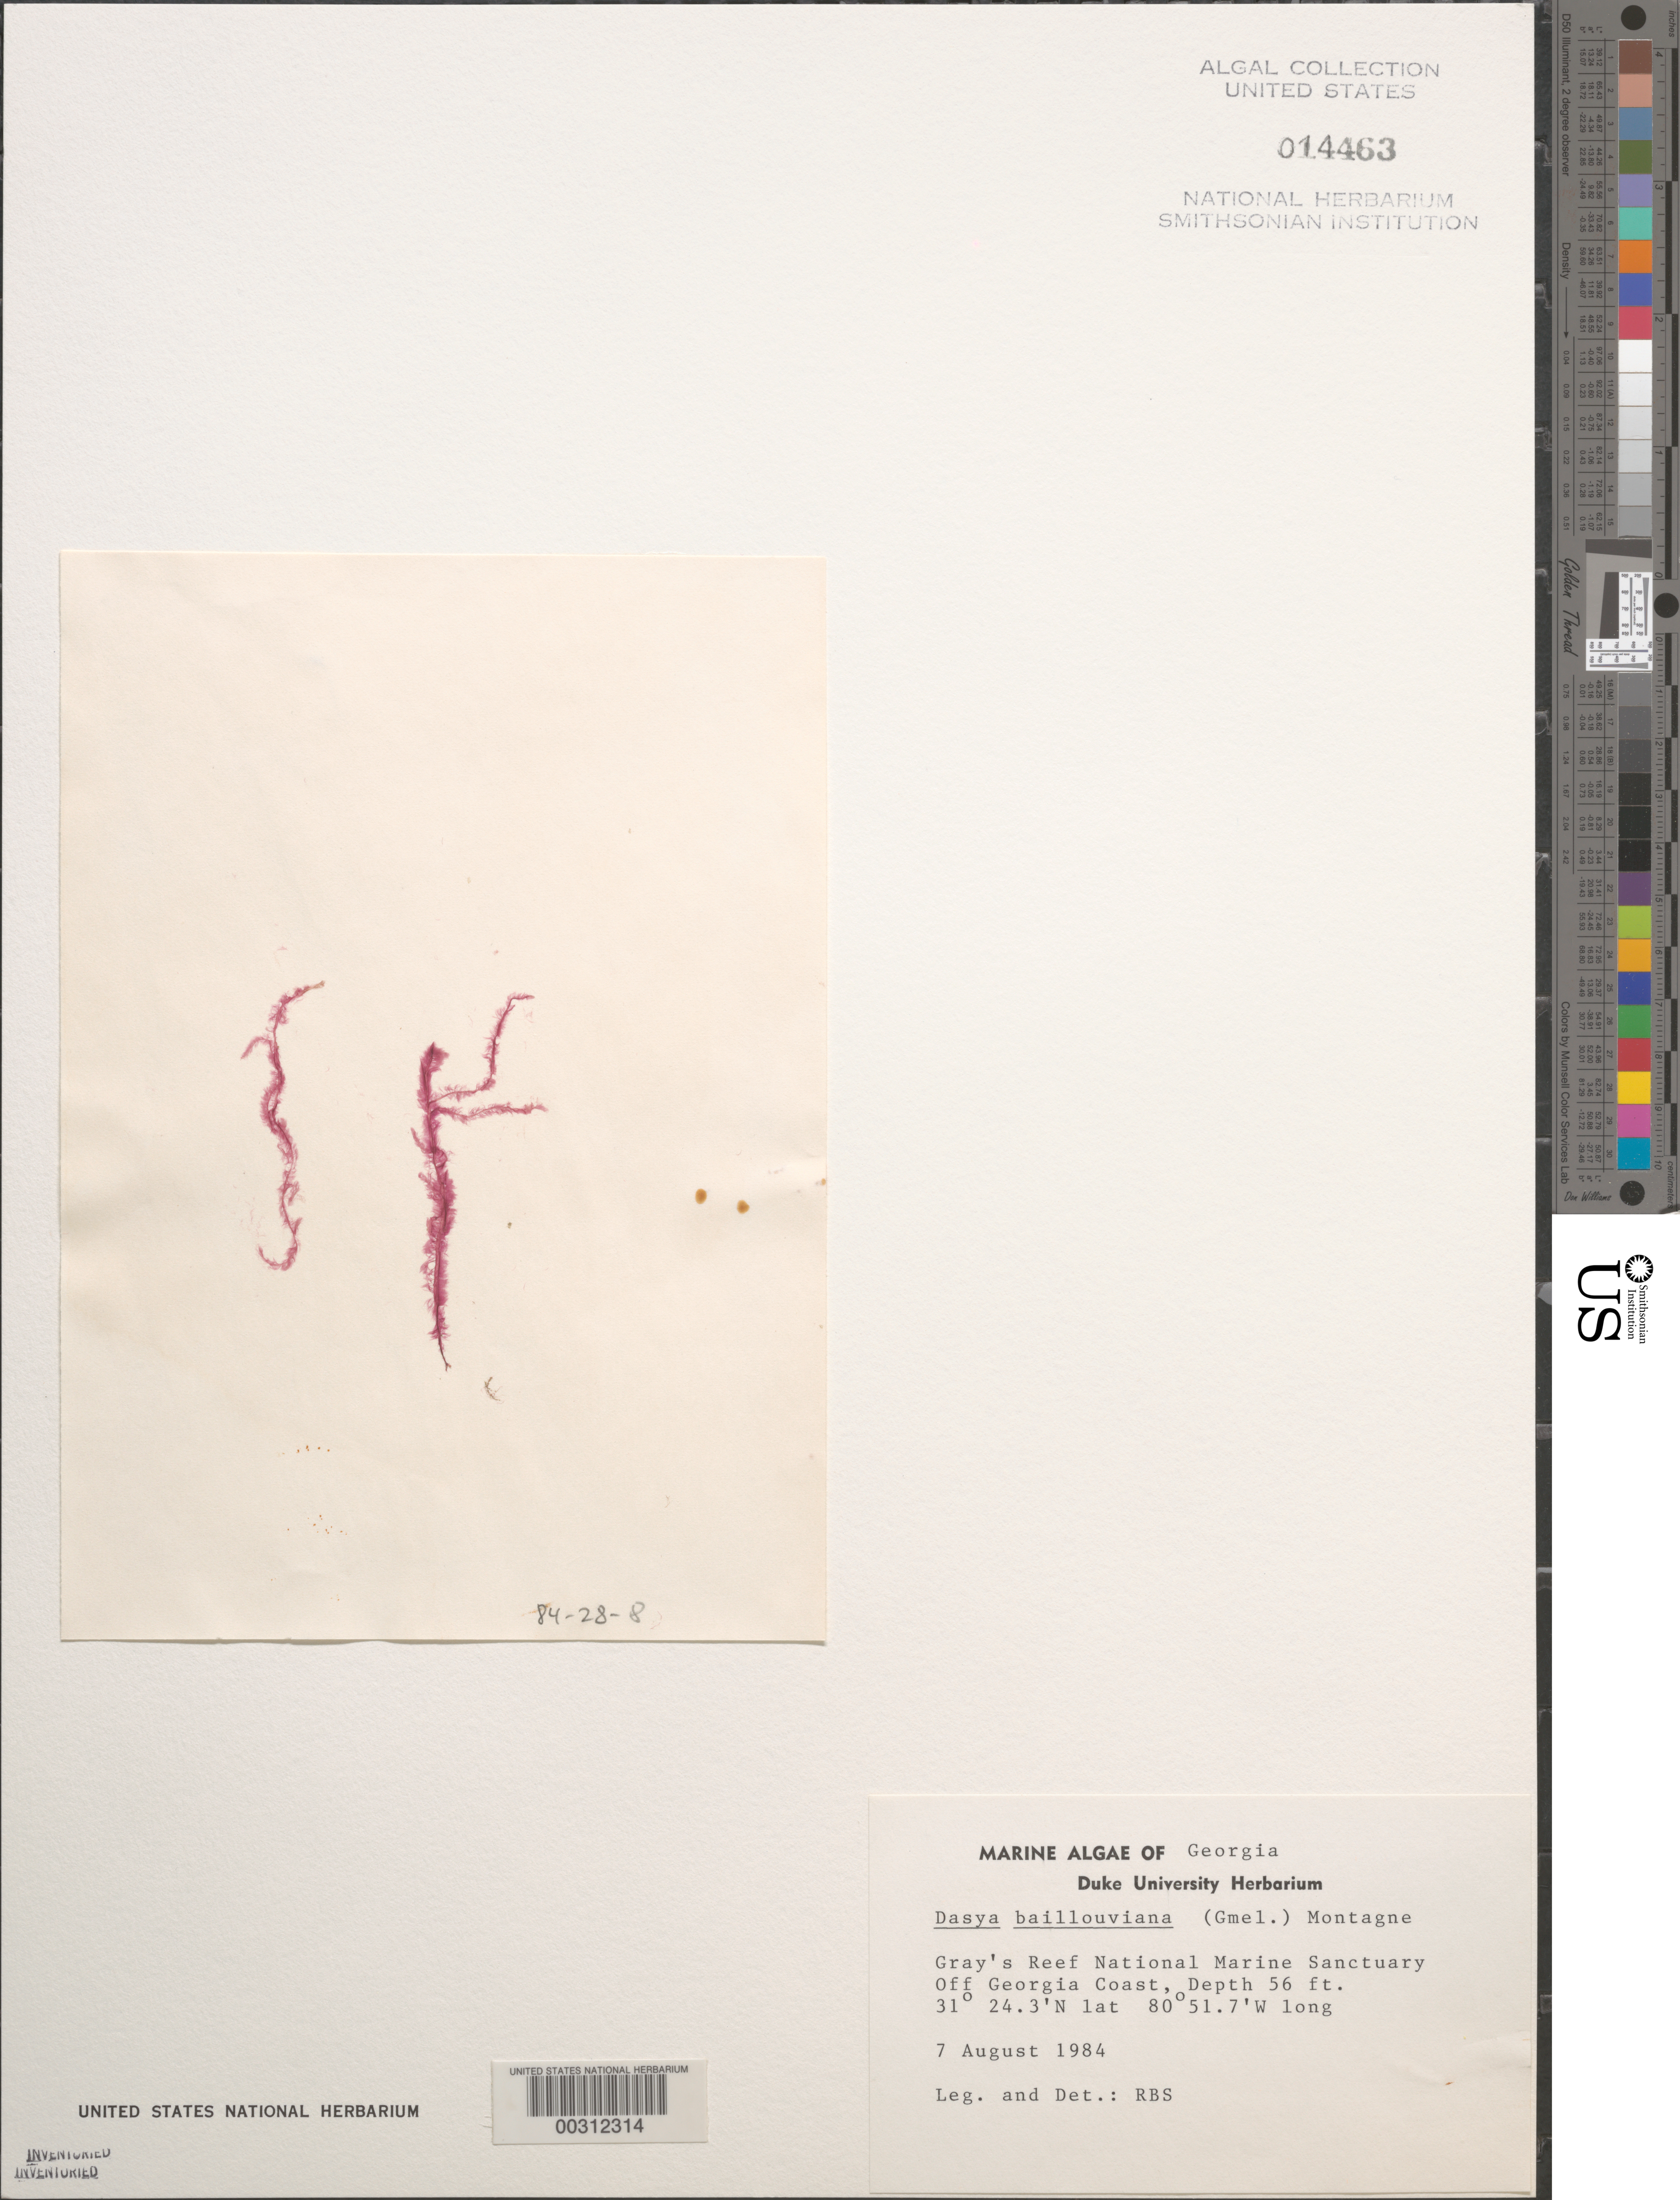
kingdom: Plantae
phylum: Rhodophyta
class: Florideophyceae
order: Ceramiales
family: Dasyaceae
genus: Dasya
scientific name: Dasya pedicellata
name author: (C. Agardh) C. Agardh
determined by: Algae name updating Project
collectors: R. Searles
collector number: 84-28-8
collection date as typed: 07 Aug 1984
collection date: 1984-08-07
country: United States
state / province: Georgia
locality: Gray's Reef National Marine Sanctuary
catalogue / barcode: US 14463